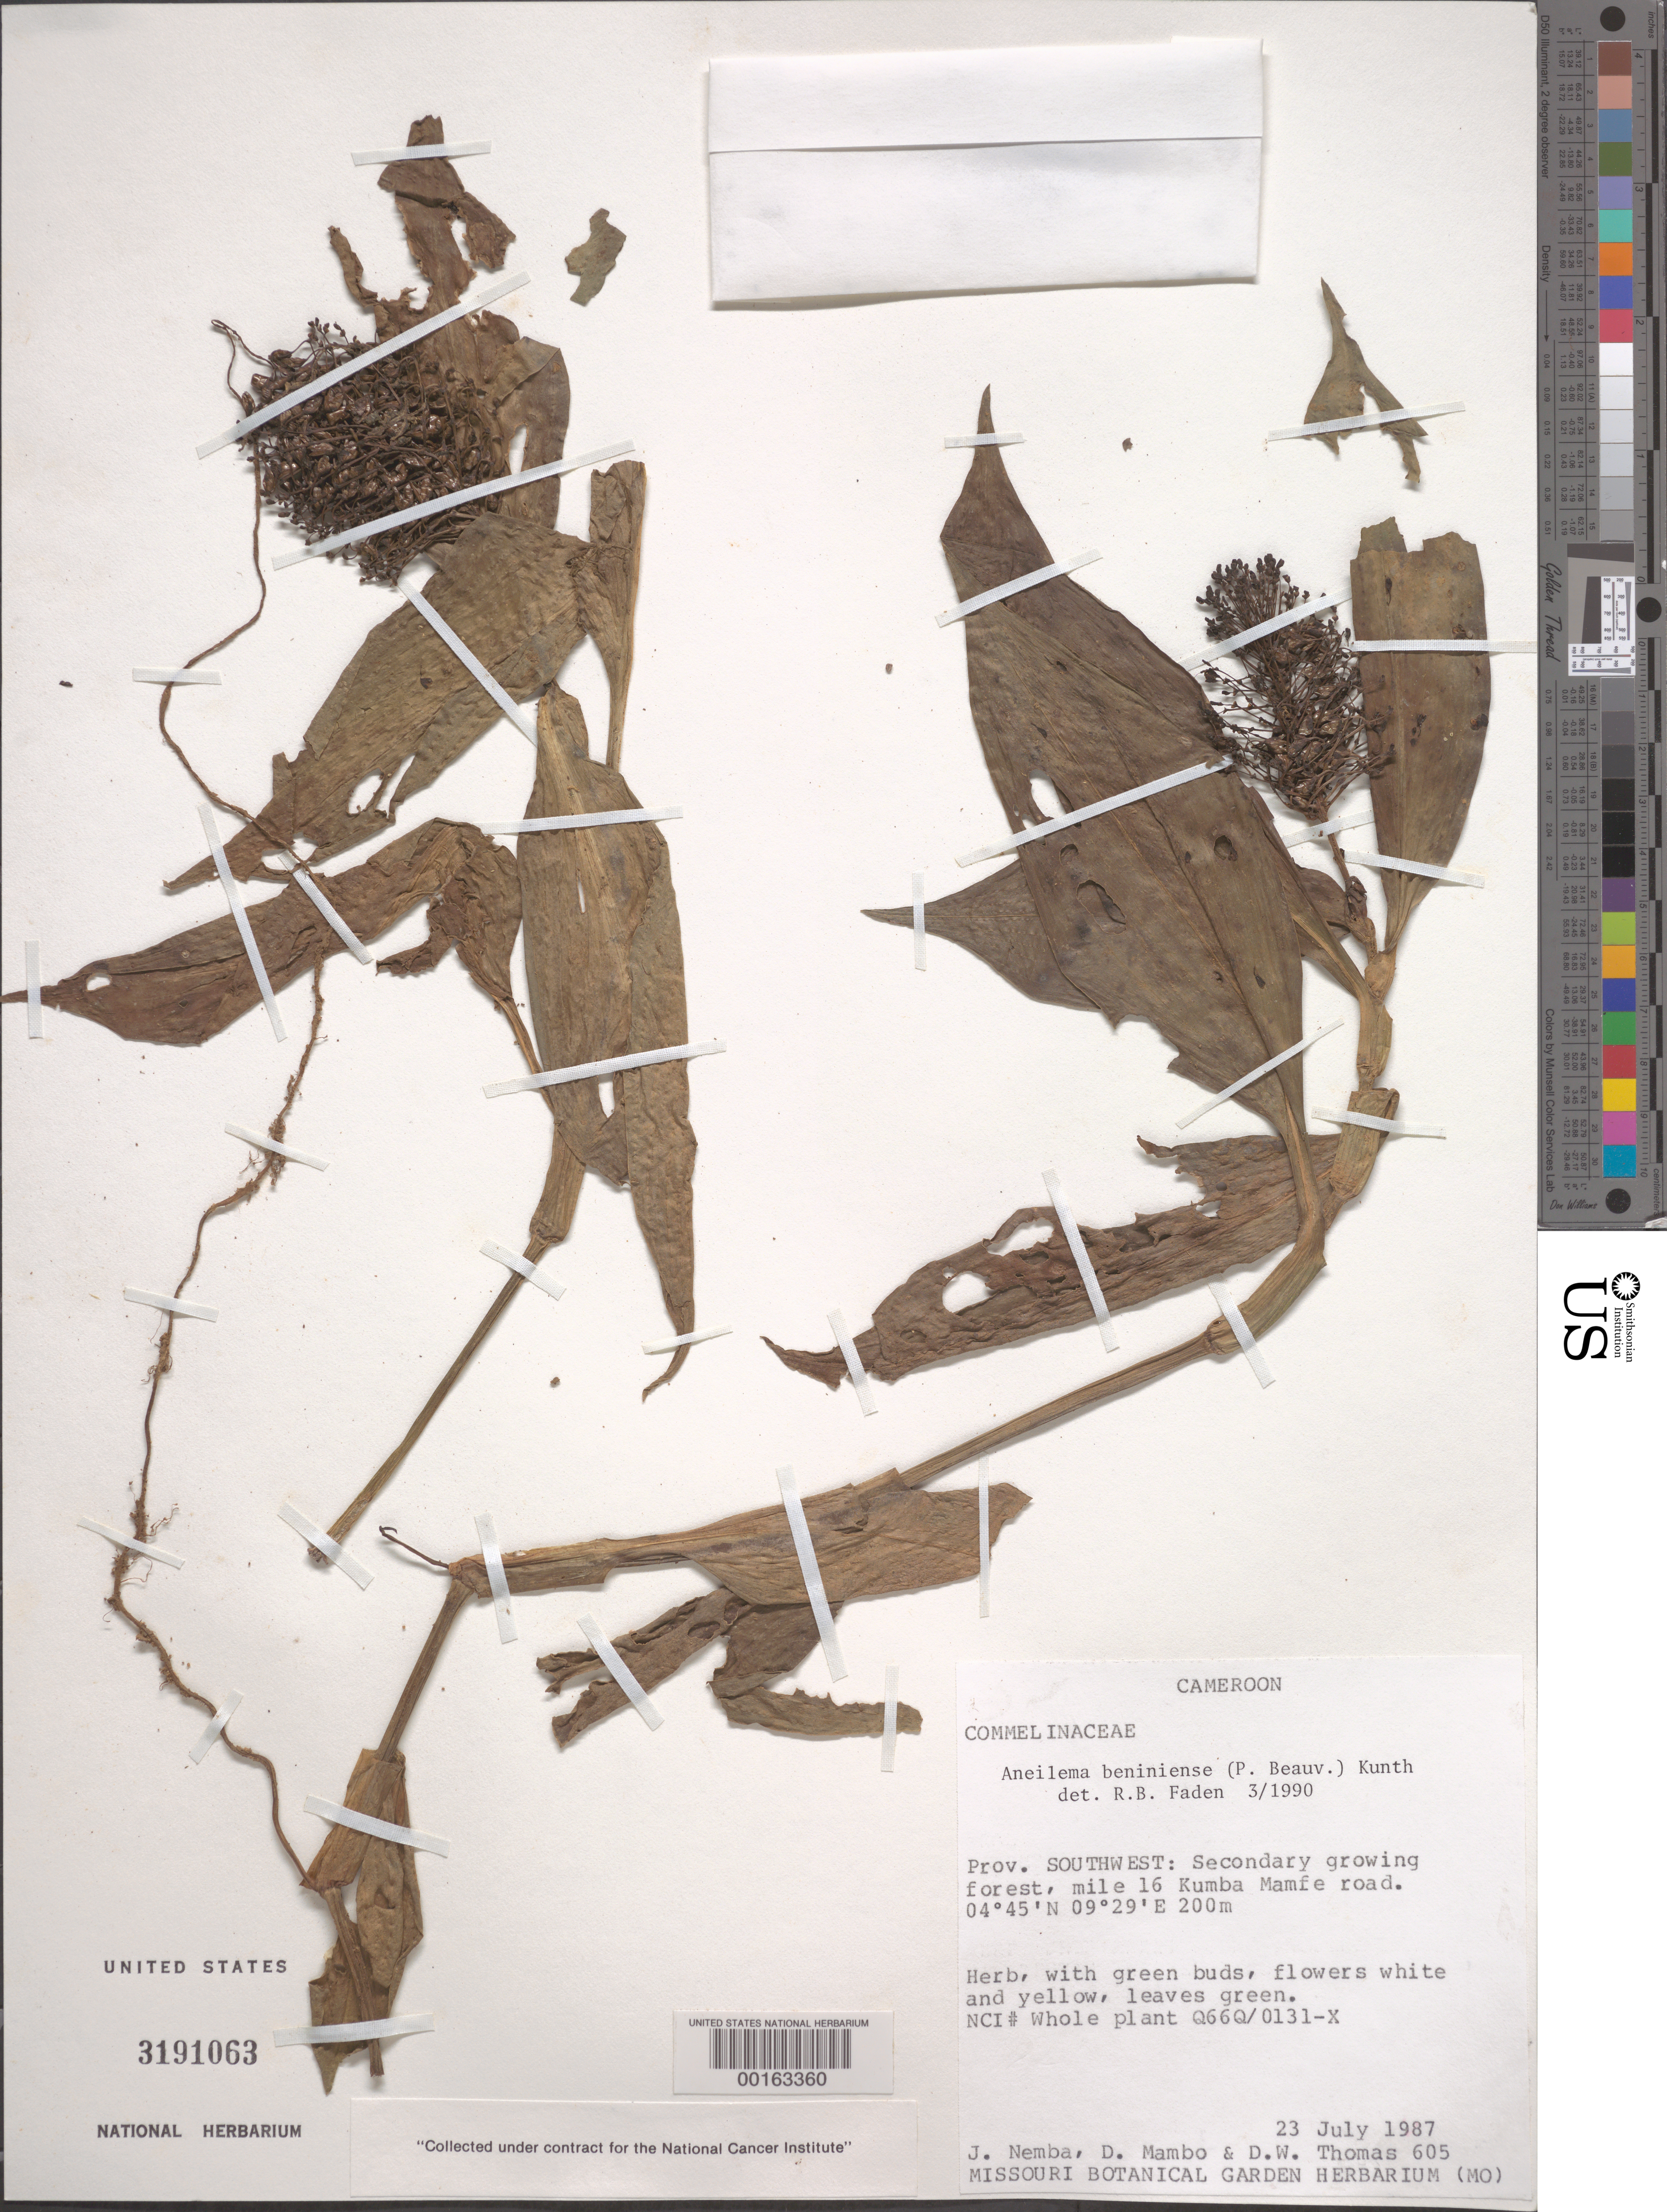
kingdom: Plantae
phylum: Tracheophyta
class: Liliopsida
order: Commelinales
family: Commelinaceae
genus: Aneilema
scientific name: Aneilema beniniense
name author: (P. Beauv.) Kunth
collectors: J. Nemba, D. W. Thomas & D. Mambo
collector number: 605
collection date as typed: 23 Jul 1987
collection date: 1987-07-23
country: Cameroon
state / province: Sud-Ouest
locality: mile 16 Kumba Mamfe road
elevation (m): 200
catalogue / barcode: US 3191063